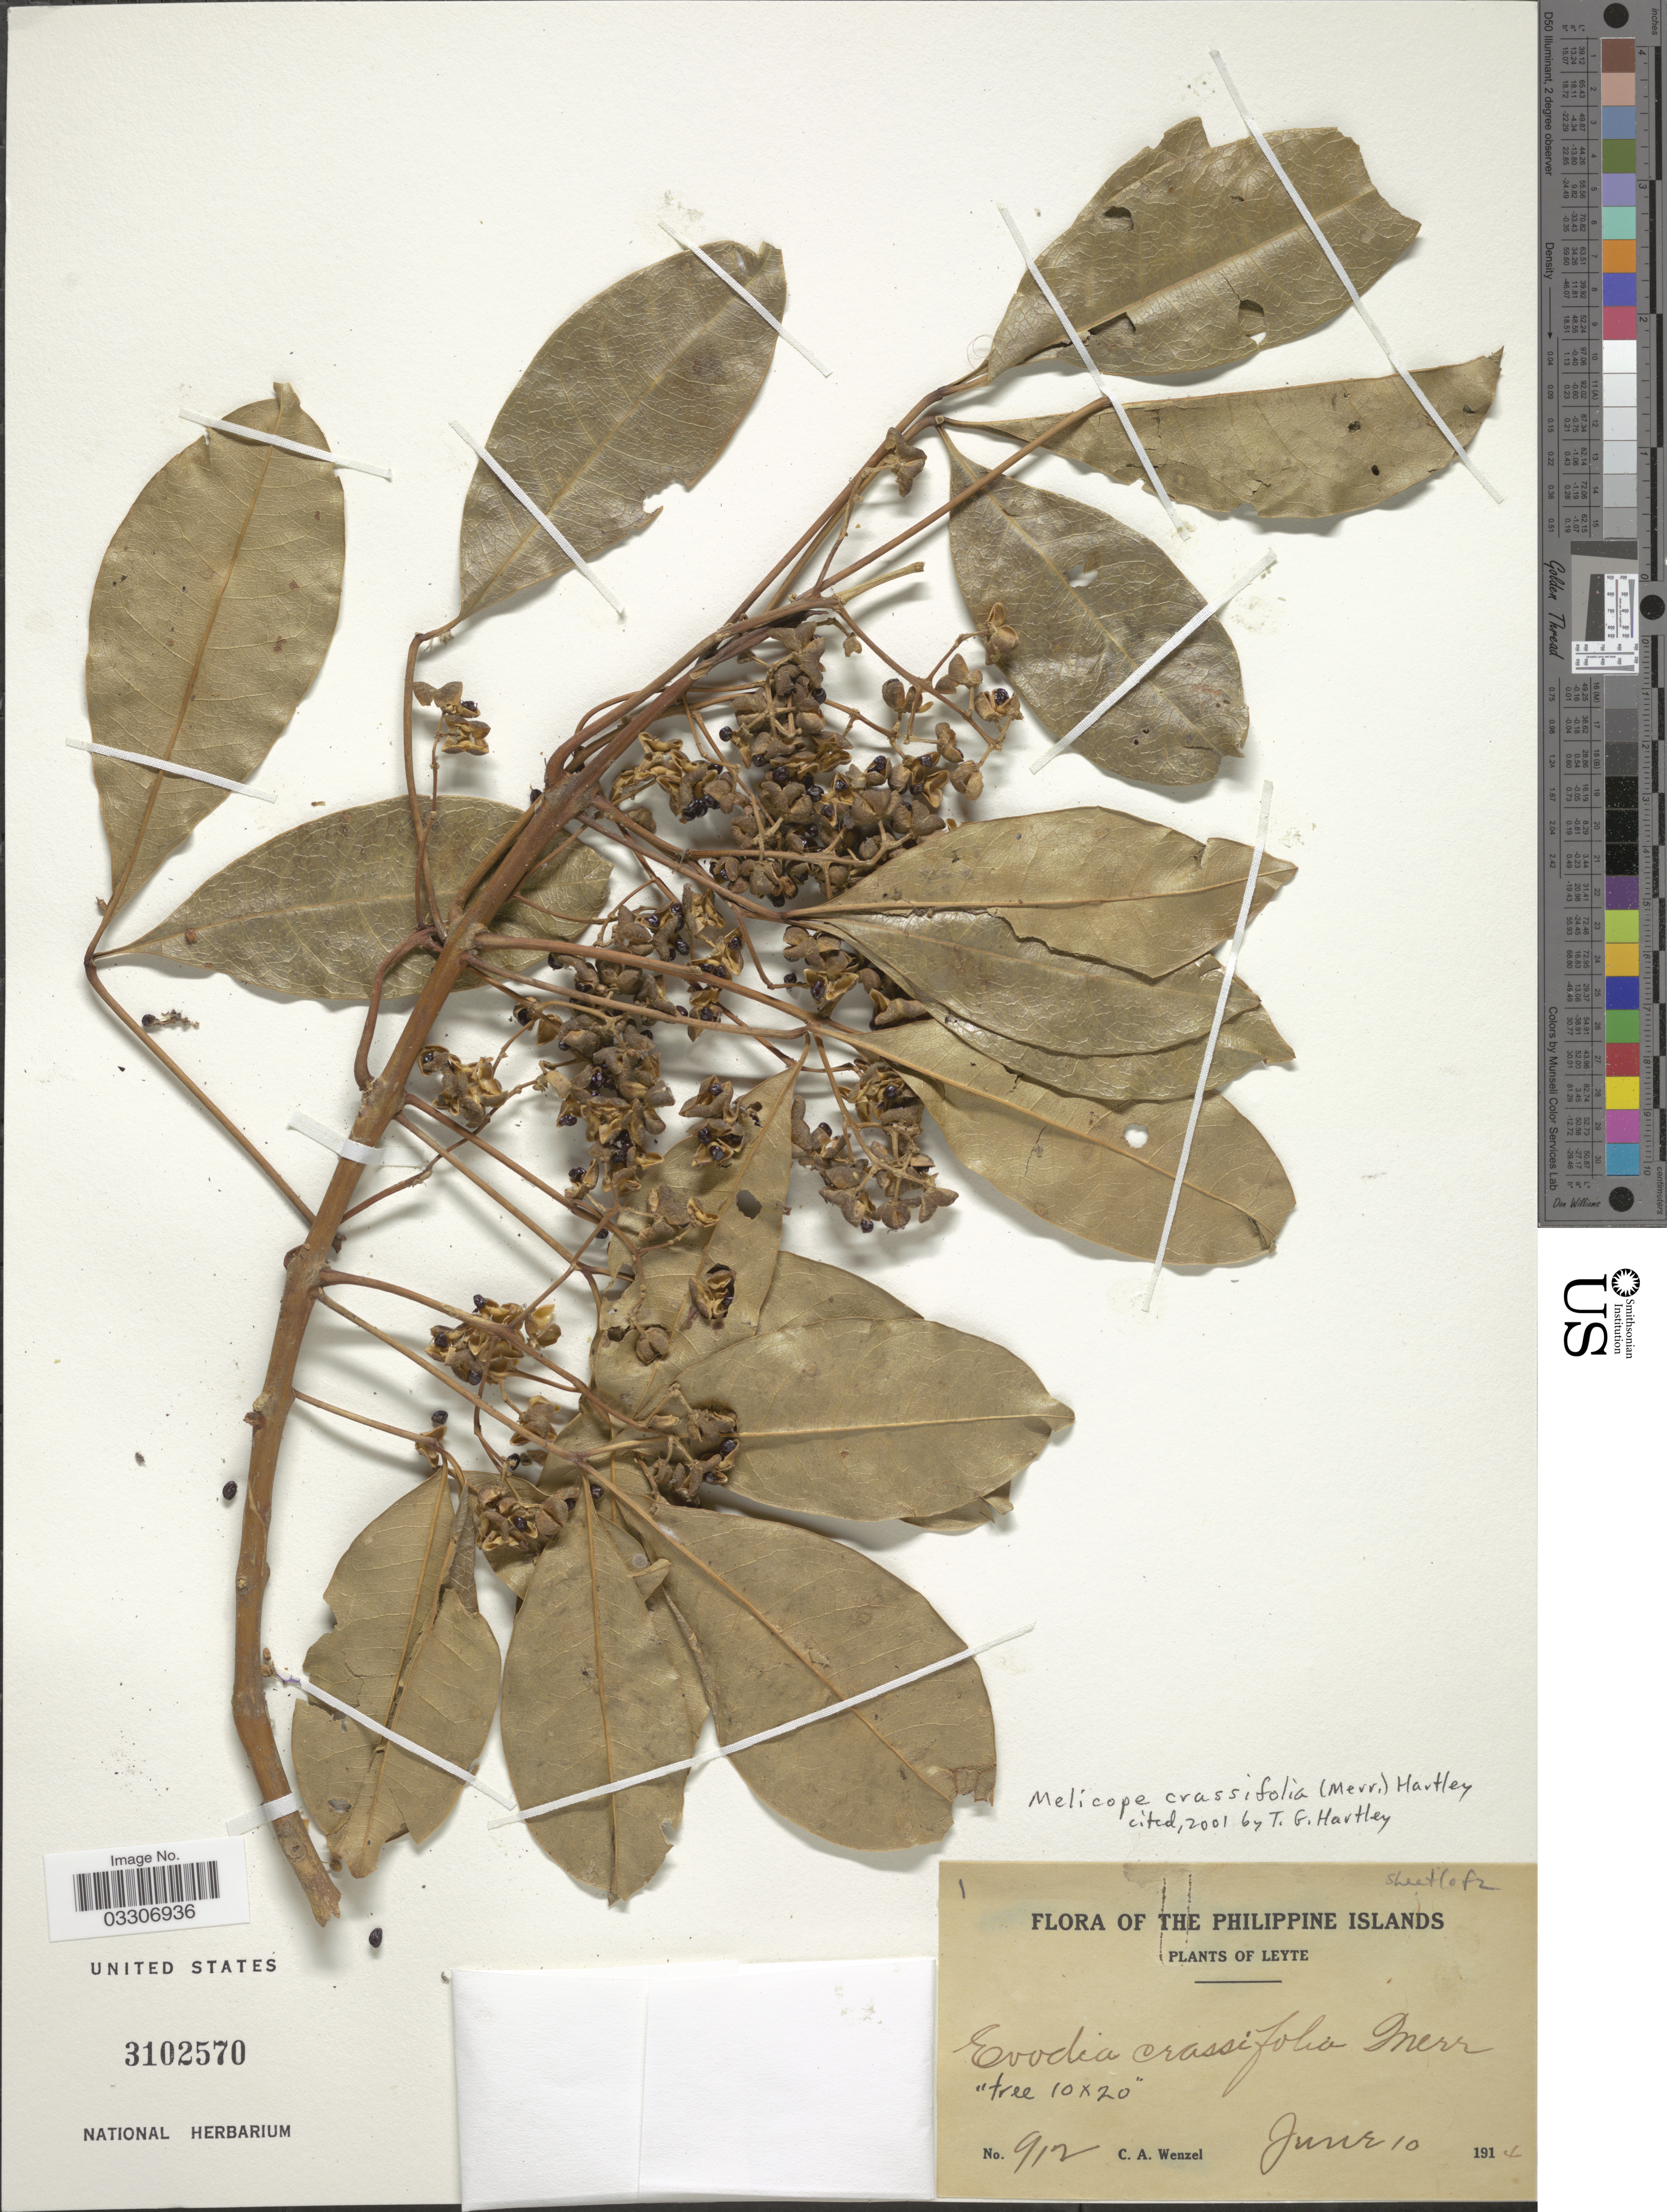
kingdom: Plantae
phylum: Tracheophyta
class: Magnoliopsida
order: Sapindales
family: Rutaceae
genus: Melicope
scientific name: Melicope crassifolia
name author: (Merr.) T.G. Hartley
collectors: C. Wenzel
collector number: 912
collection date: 1914-06-10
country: Philippines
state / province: Eastern Visayas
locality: Leyte.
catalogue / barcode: US 3102570